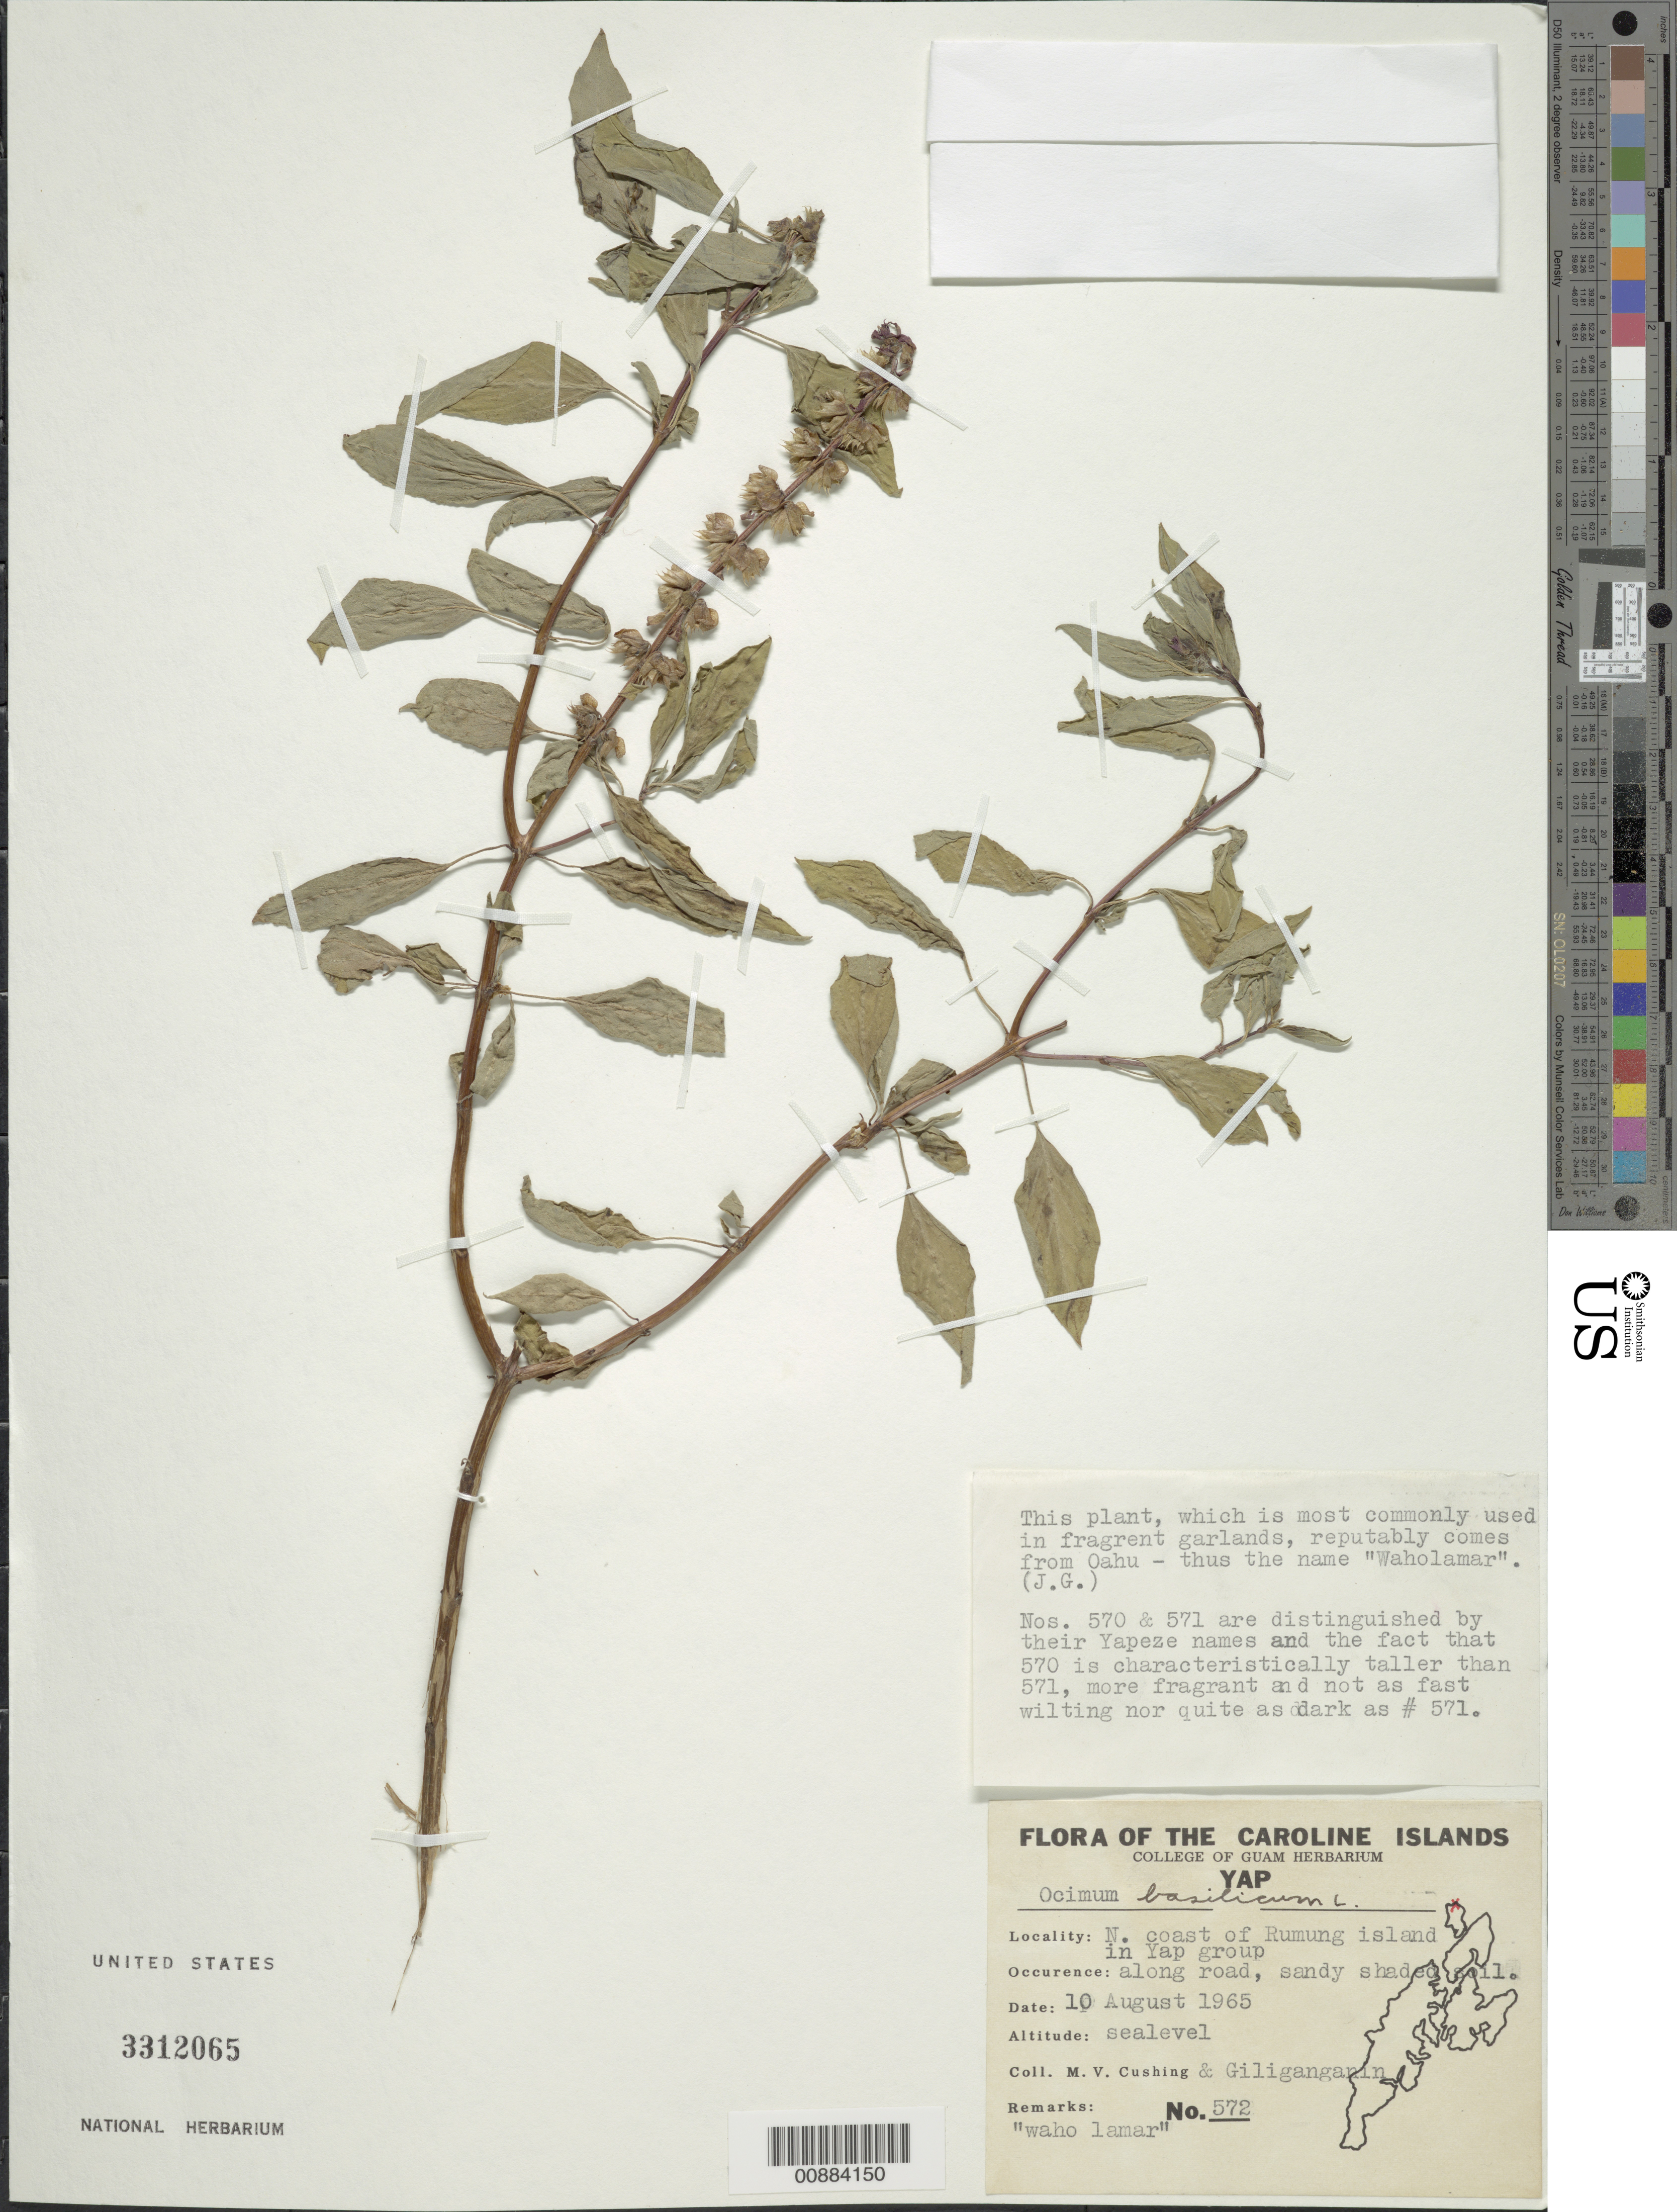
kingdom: Plantae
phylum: Tracheophyta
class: Magnoliopsida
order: Lamiales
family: Lamiaceae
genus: Ocimum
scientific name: Ocimum basilicum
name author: L.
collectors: M. V. Cushing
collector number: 572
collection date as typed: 10 Aug 1965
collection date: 1965-08-10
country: Micronesia, Federated States of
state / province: Yap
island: Rumung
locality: N coast of Rumung I. in Yap group, Caroline Is.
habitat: along road, sandy shaded soil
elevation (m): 0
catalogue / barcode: US 3312065